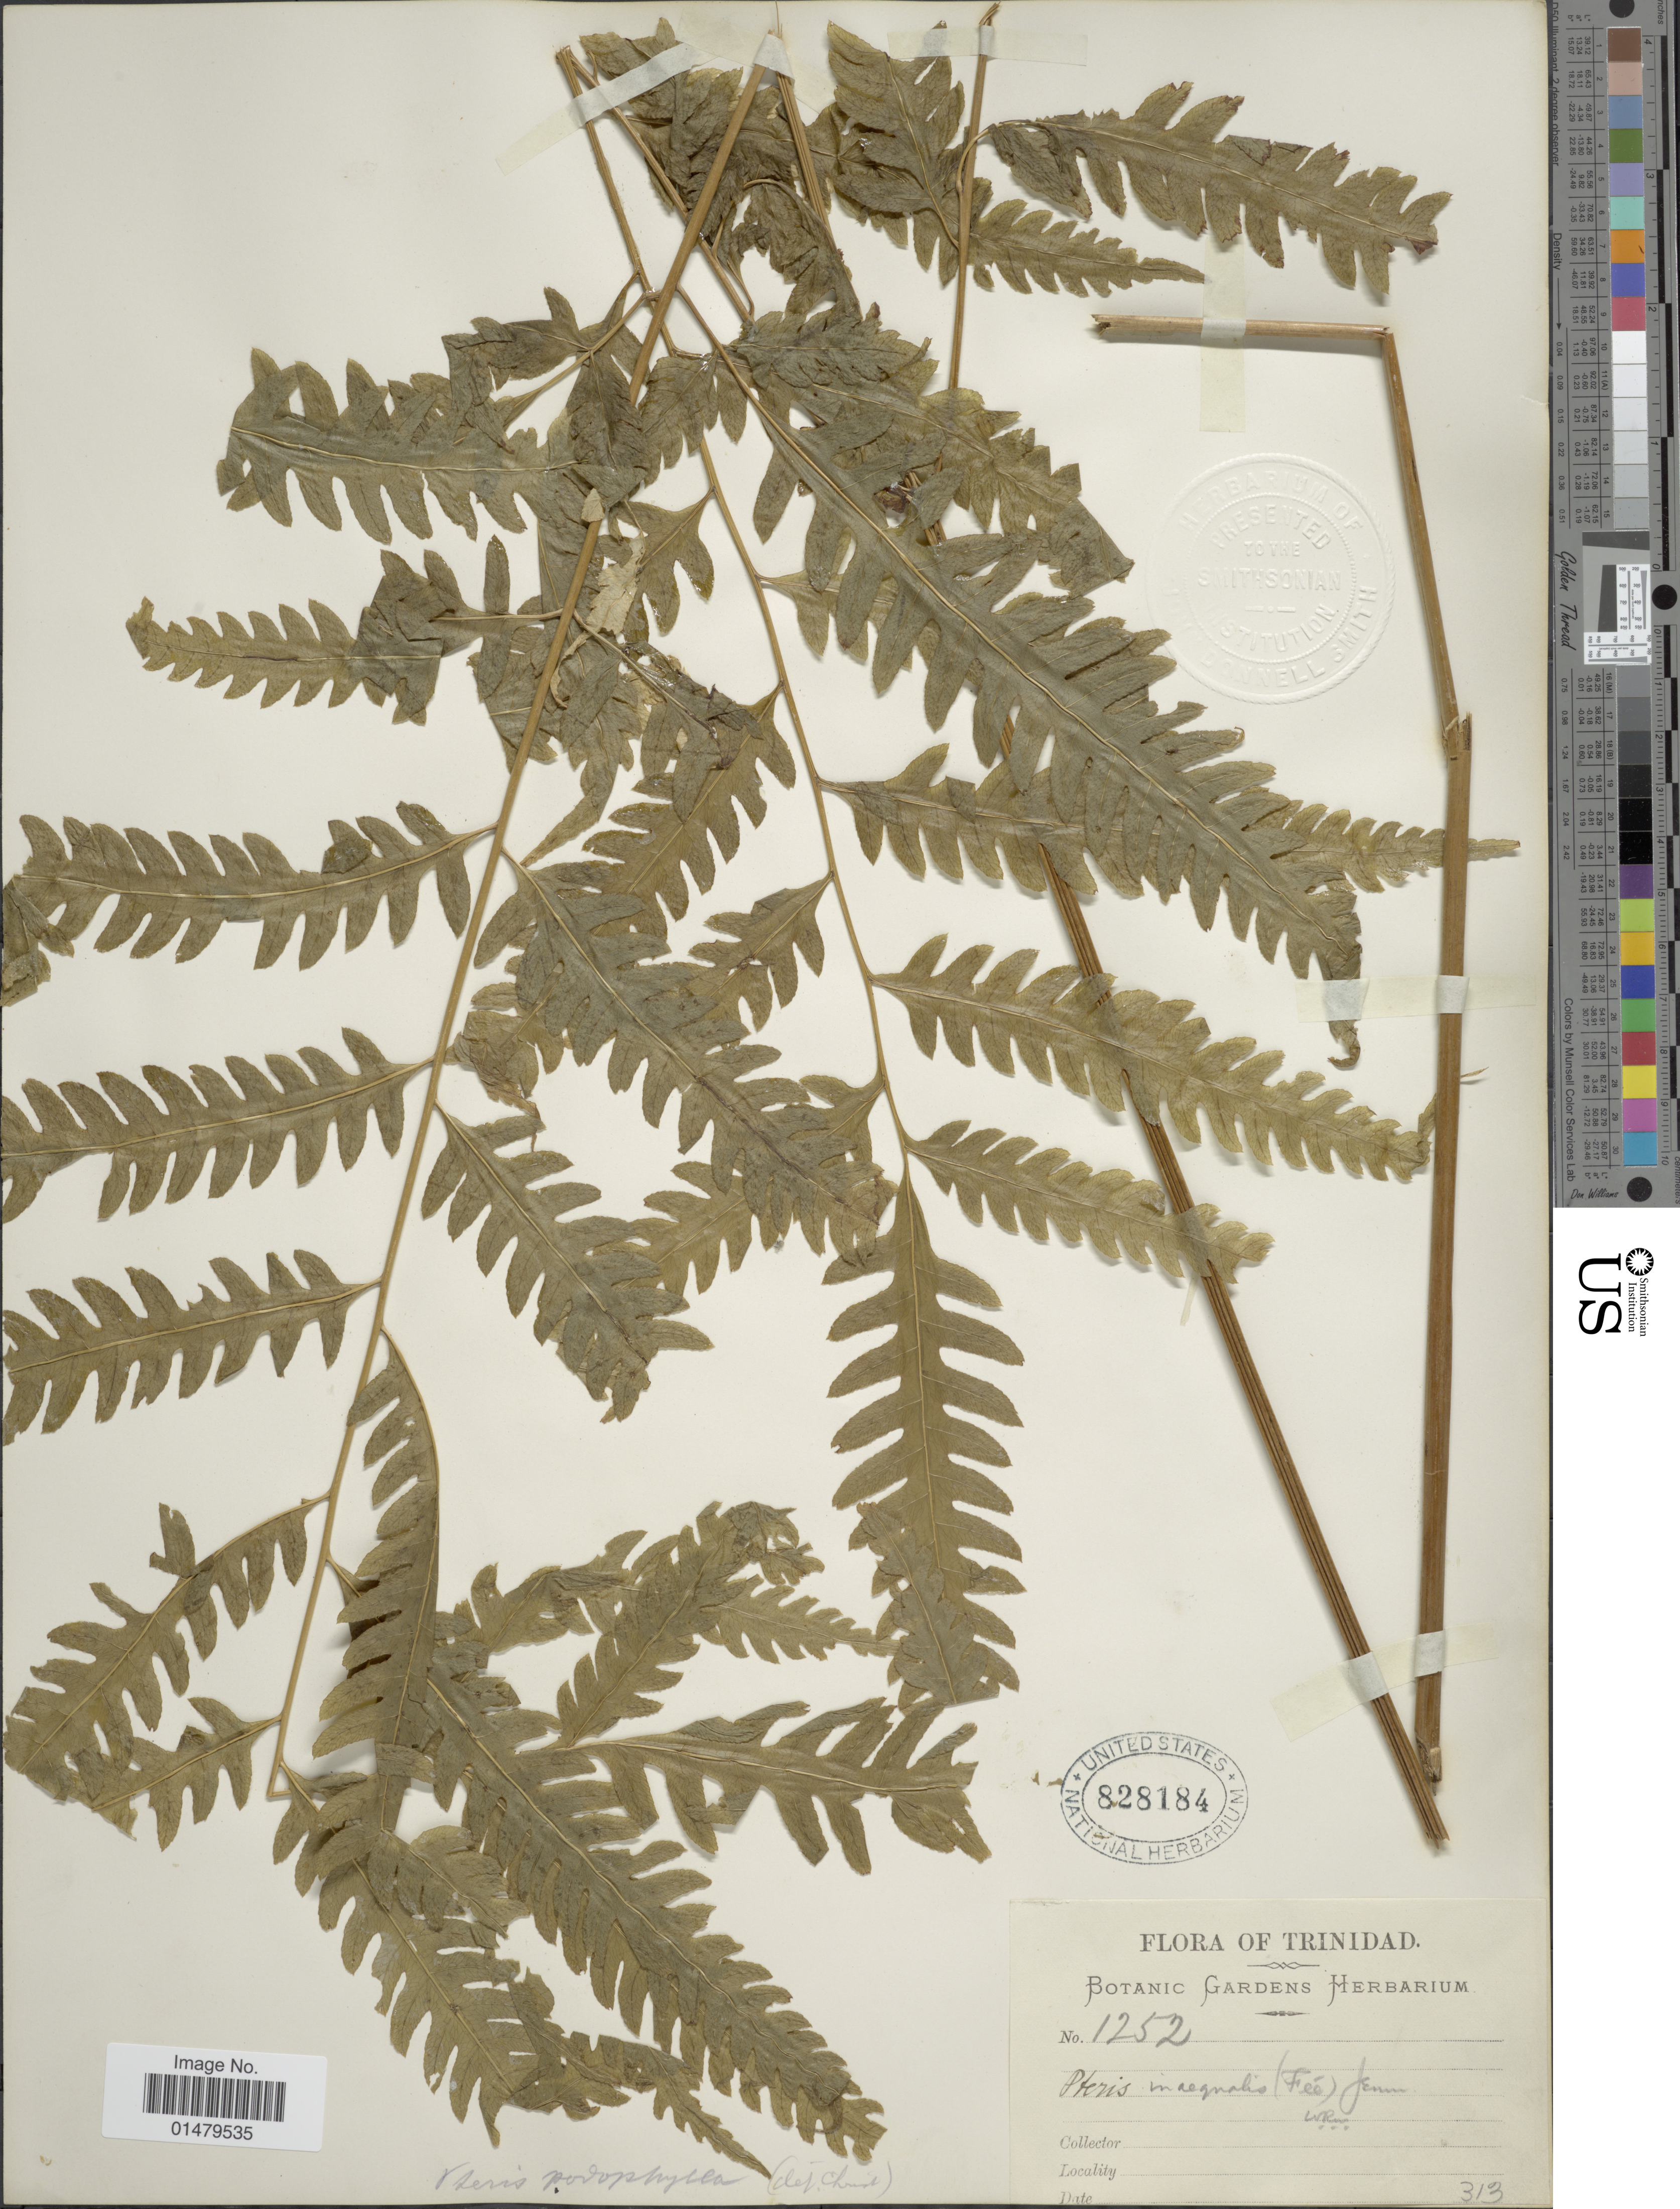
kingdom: Plantae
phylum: Tracheophyta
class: Polypodiopsida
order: Polypodiales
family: Pteridaceae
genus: Pteris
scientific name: Pteris inaequalis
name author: (Fée) Jenman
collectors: Botanic Gardens Herbarium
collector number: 313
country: Trinidad and Tobago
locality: Trinidad.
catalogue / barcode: US 828184